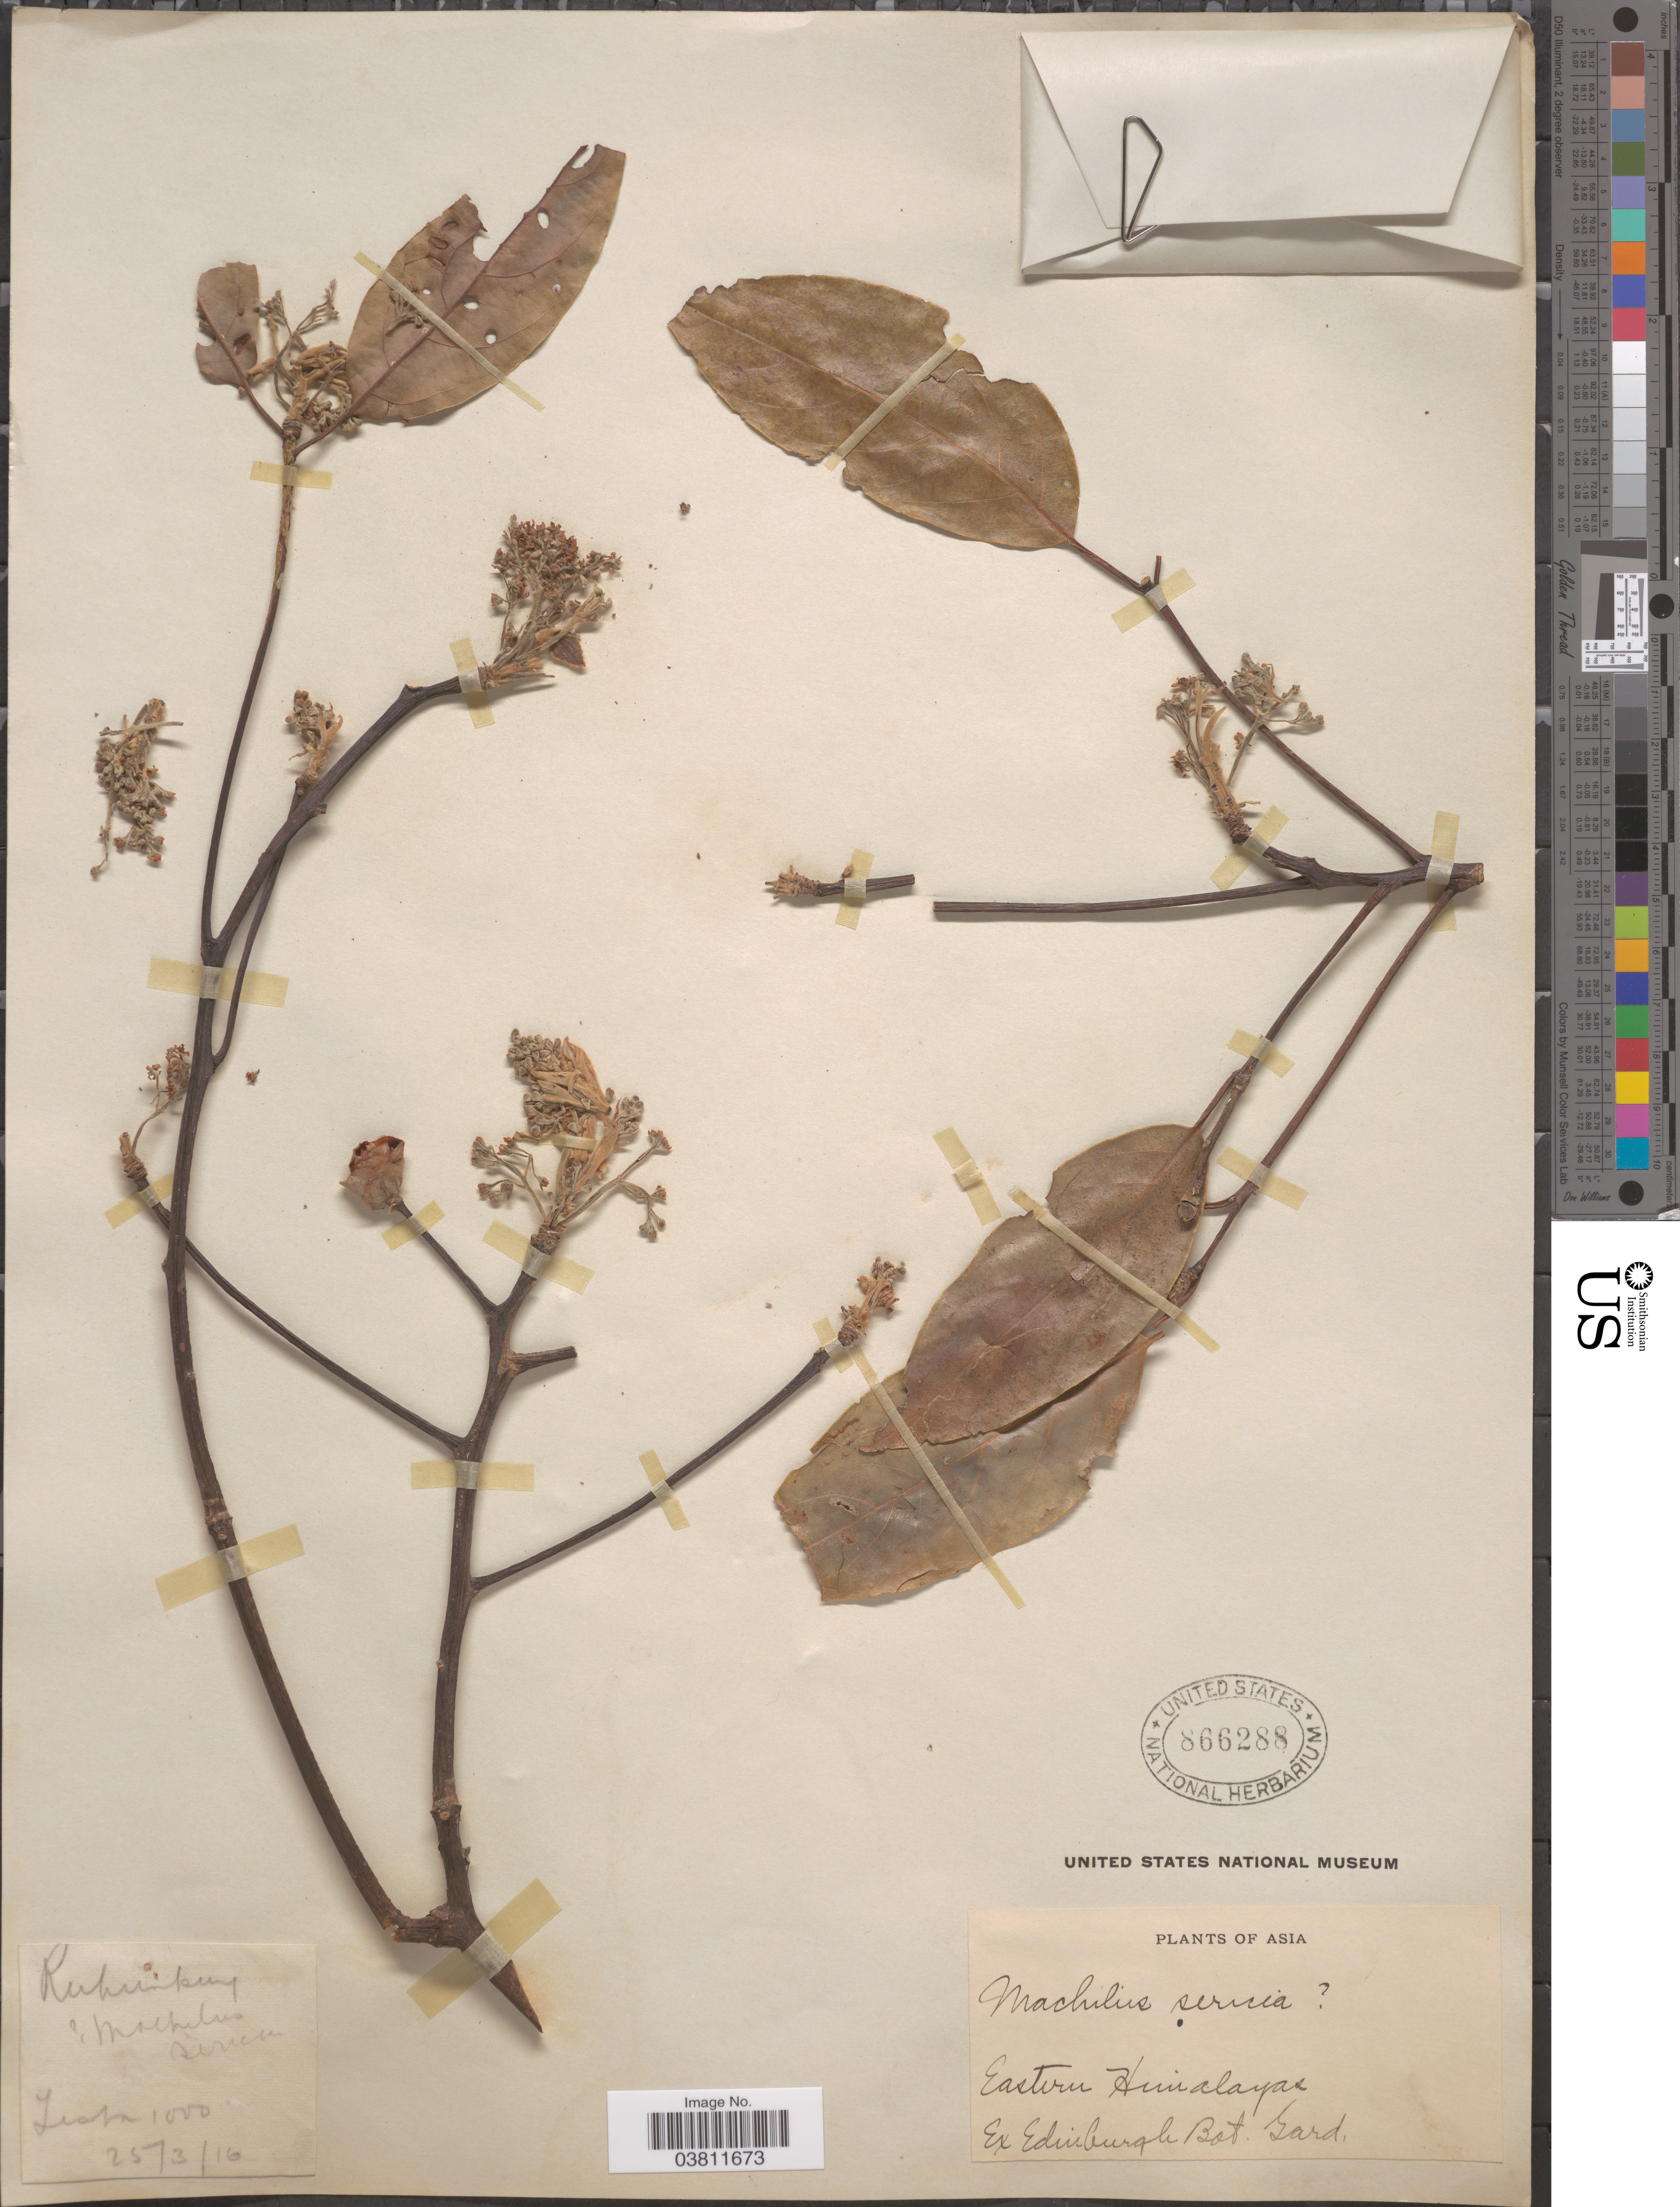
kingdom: Plantae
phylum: Tracheophyta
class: Magnoliopsida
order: Laurales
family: Lauraceae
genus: Machilus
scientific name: Machilus sericea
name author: Blume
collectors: Royal Botanic Garden Edinburgh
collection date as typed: Transcribed d/m/y: 25/3/16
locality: Asia. Eastern Himalayas. Hota [interpreted].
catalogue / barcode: US 866288